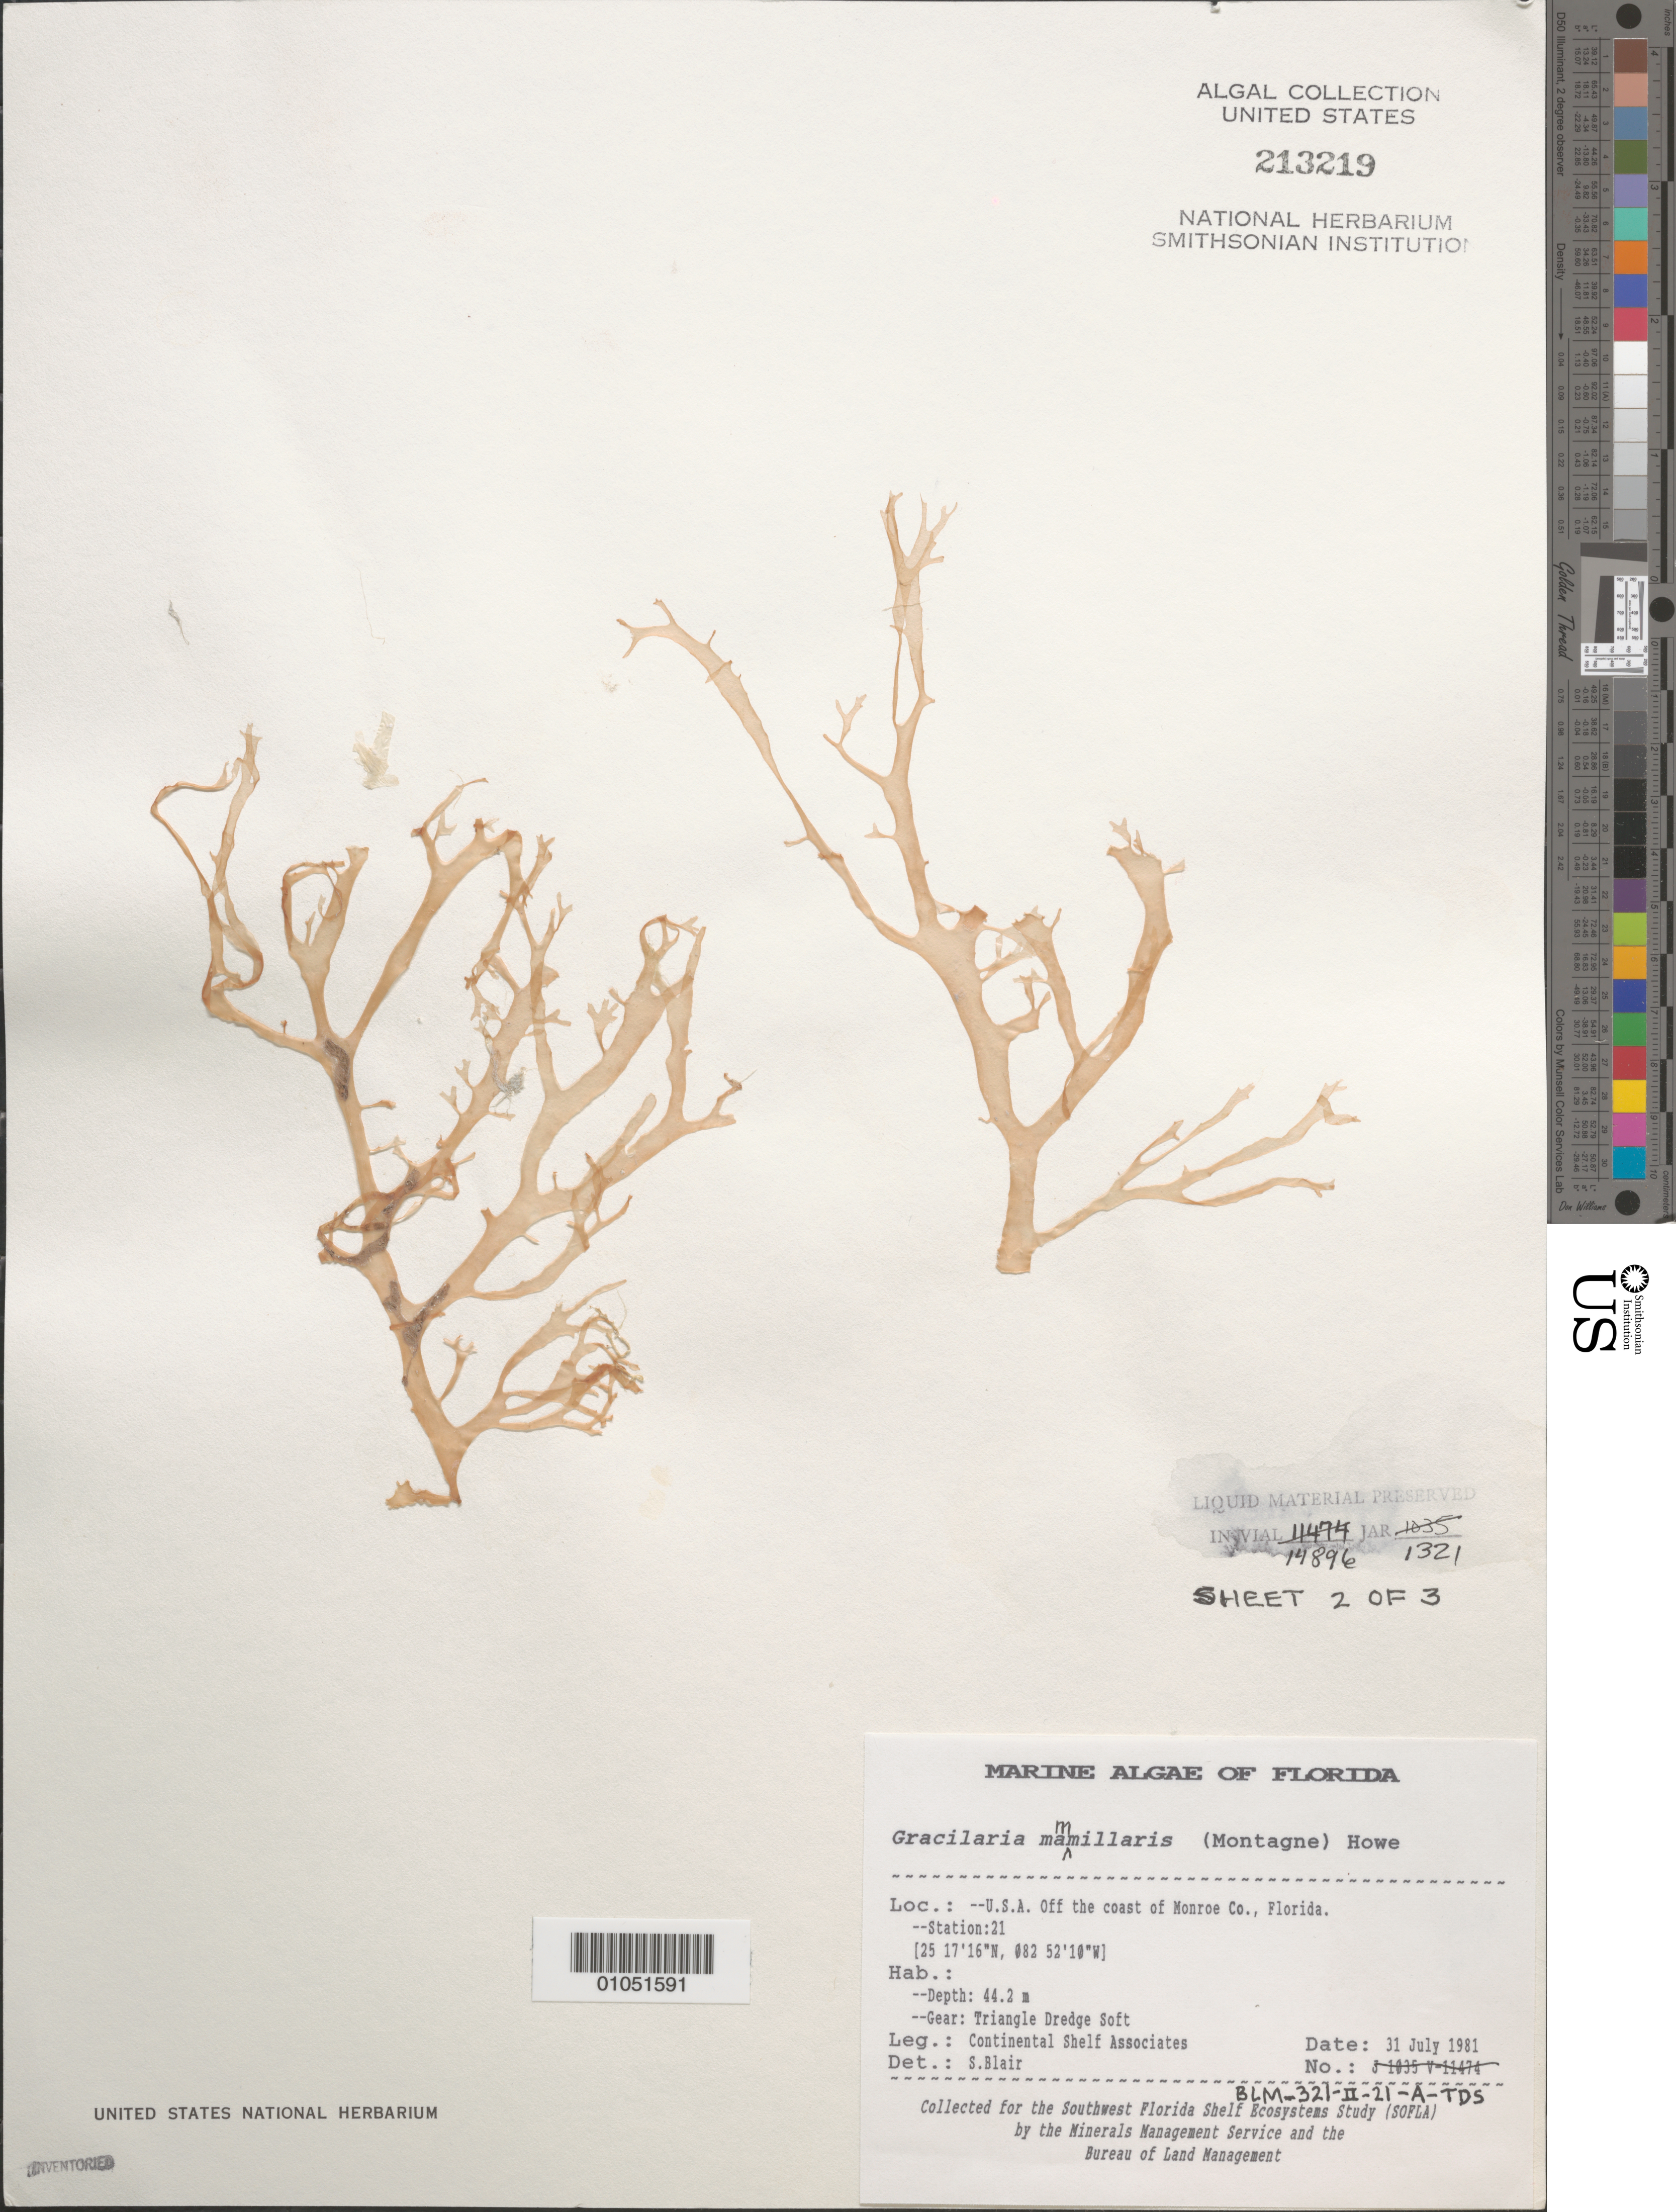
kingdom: Plantae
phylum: Rhodophyta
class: Florideophyceae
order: Gracilariales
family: Gracilariaceae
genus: Gracilaria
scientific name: Gracilaria mammillaris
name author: (Mont.) M. Howe in Britton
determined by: Blair, S. M.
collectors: Continental Shelf Associates for the MMS/BLM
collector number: BLM-321-II-21-A-TDS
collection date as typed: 31 Jul 1981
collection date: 1981-07-31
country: United States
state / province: Florida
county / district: Monroe County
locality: Gulf of Mexico off coast of Monroe County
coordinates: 25 17'16"N, 82 52'10"W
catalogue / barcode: US 213219